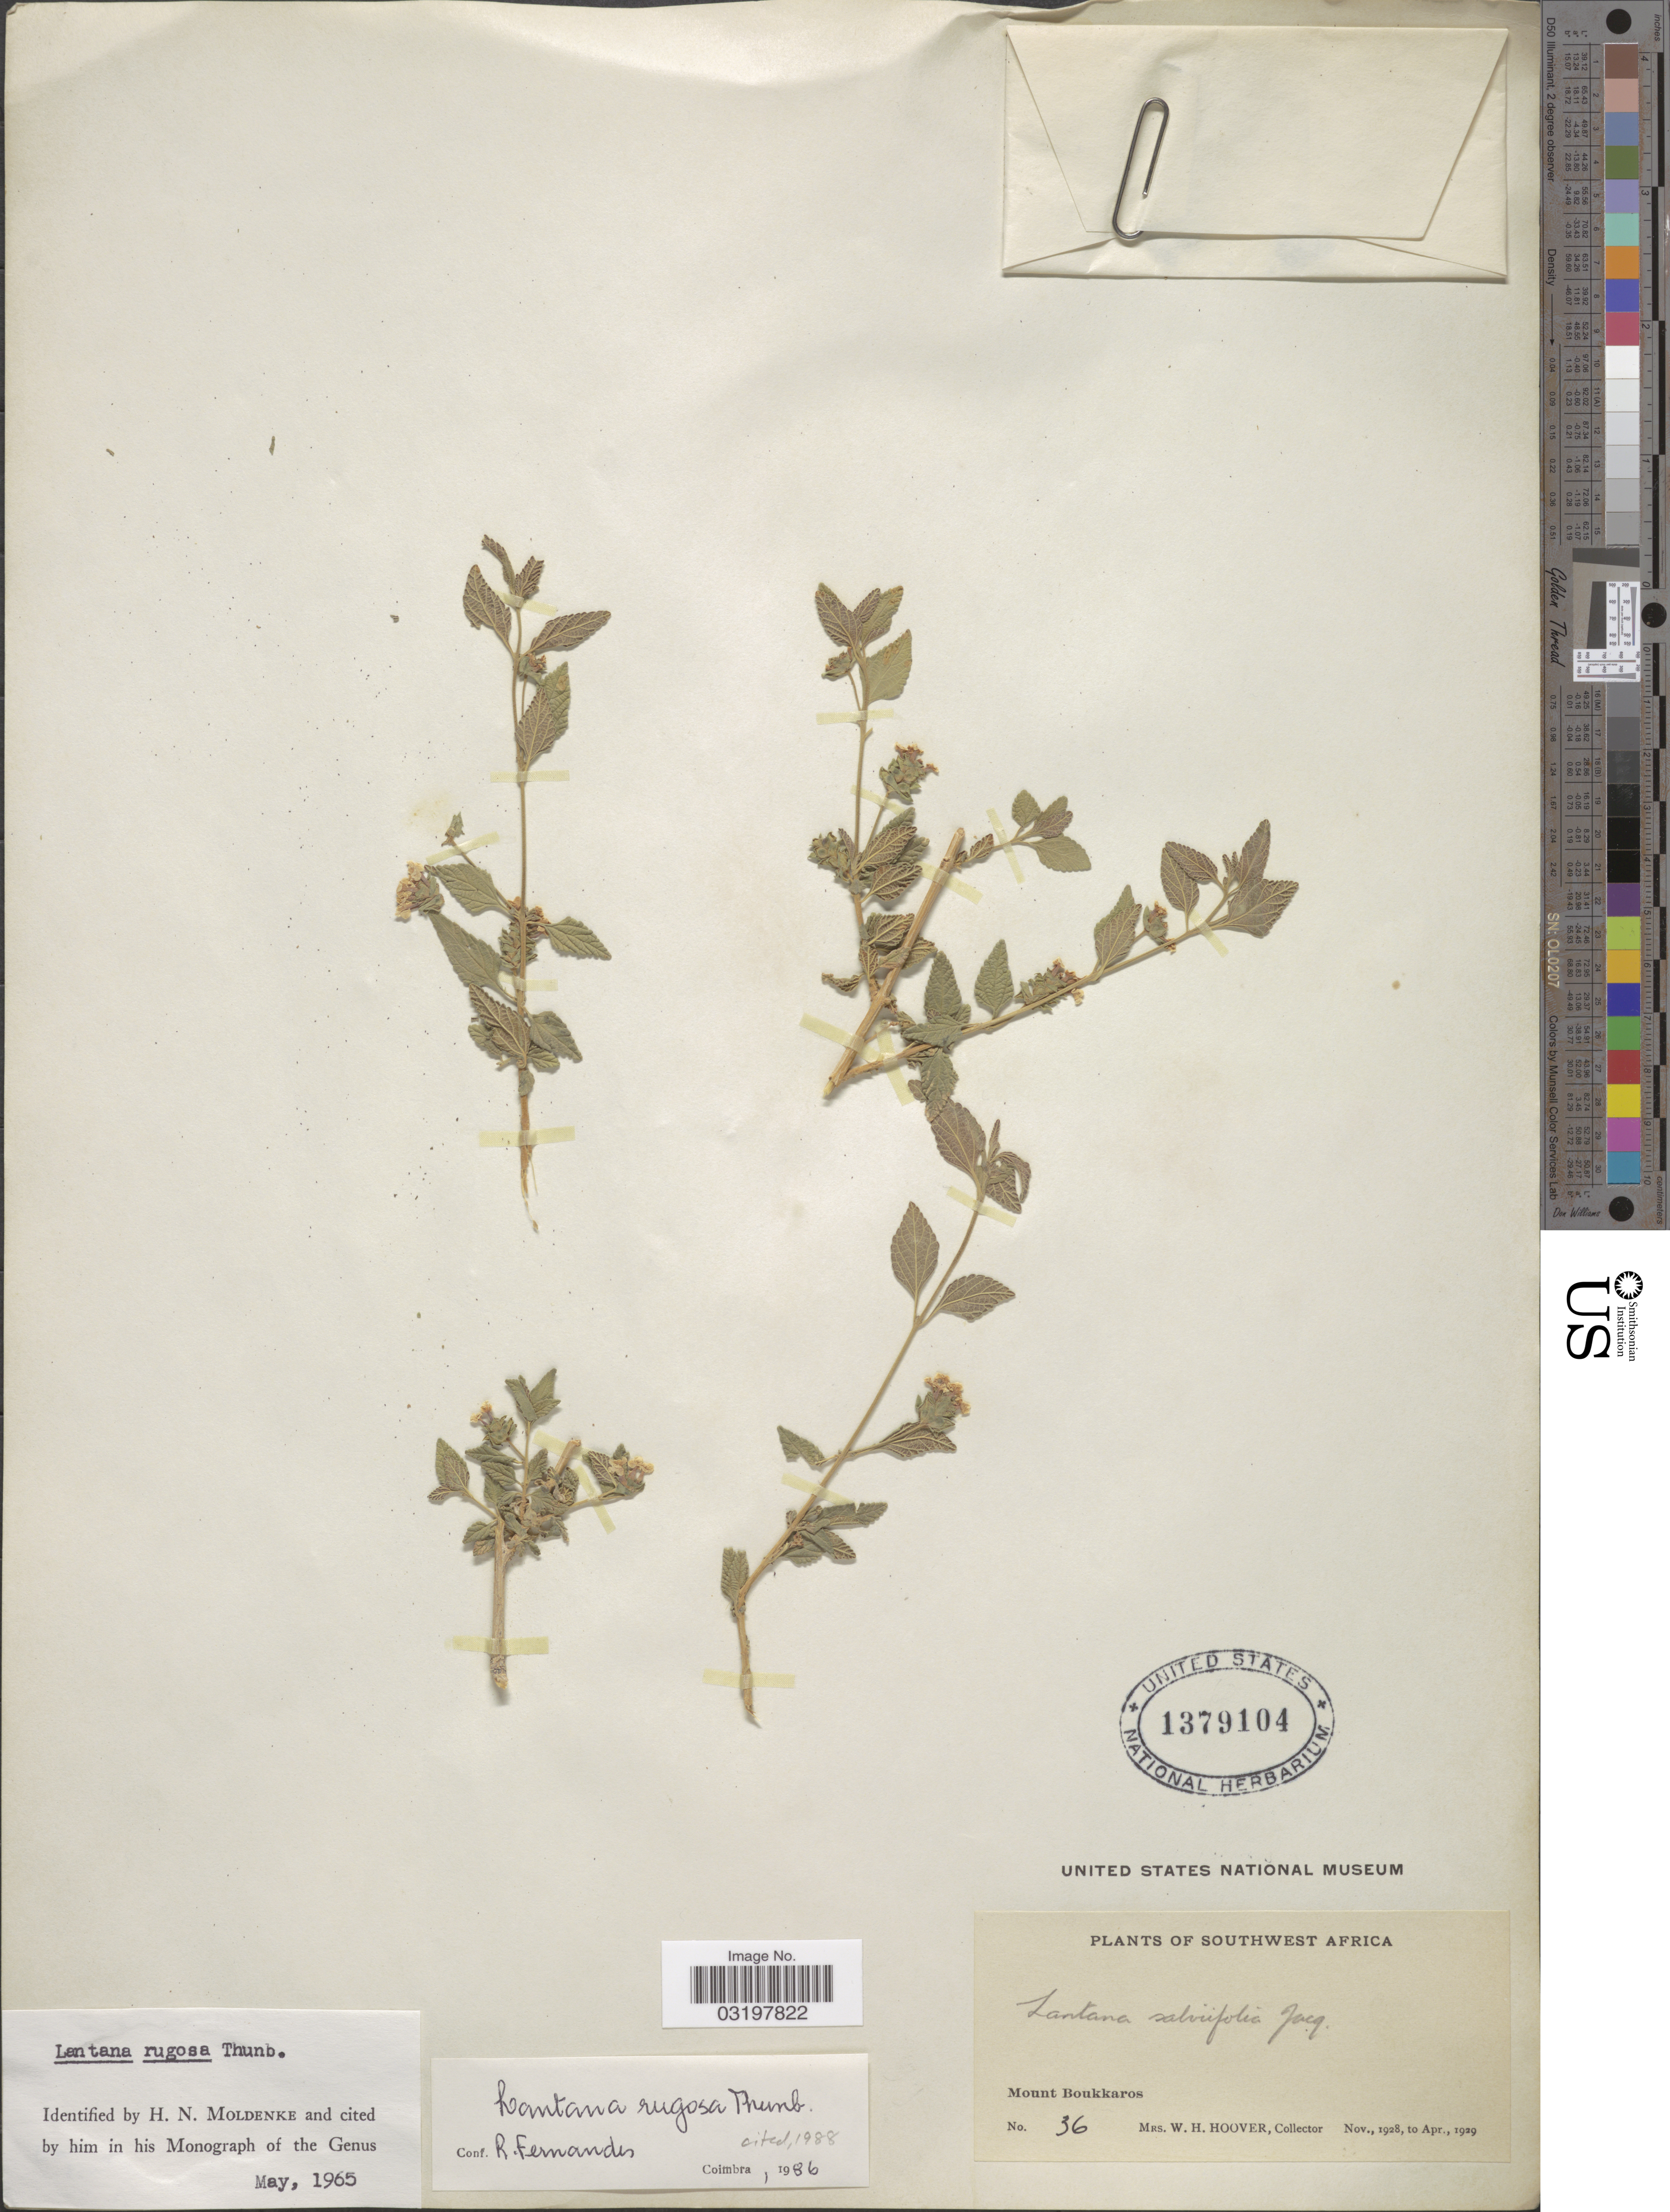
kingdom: Plantae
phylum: Tracheophyta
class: Magnoliopsida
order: Lamiales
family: Verbenaceae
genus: Lantana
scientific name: Lantana rugosa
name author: Thunb.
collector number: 36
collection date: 1928-11/1929-04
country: Namibia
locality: Southwest Africa, Mount Boukkaros.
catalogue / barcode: US 1379104